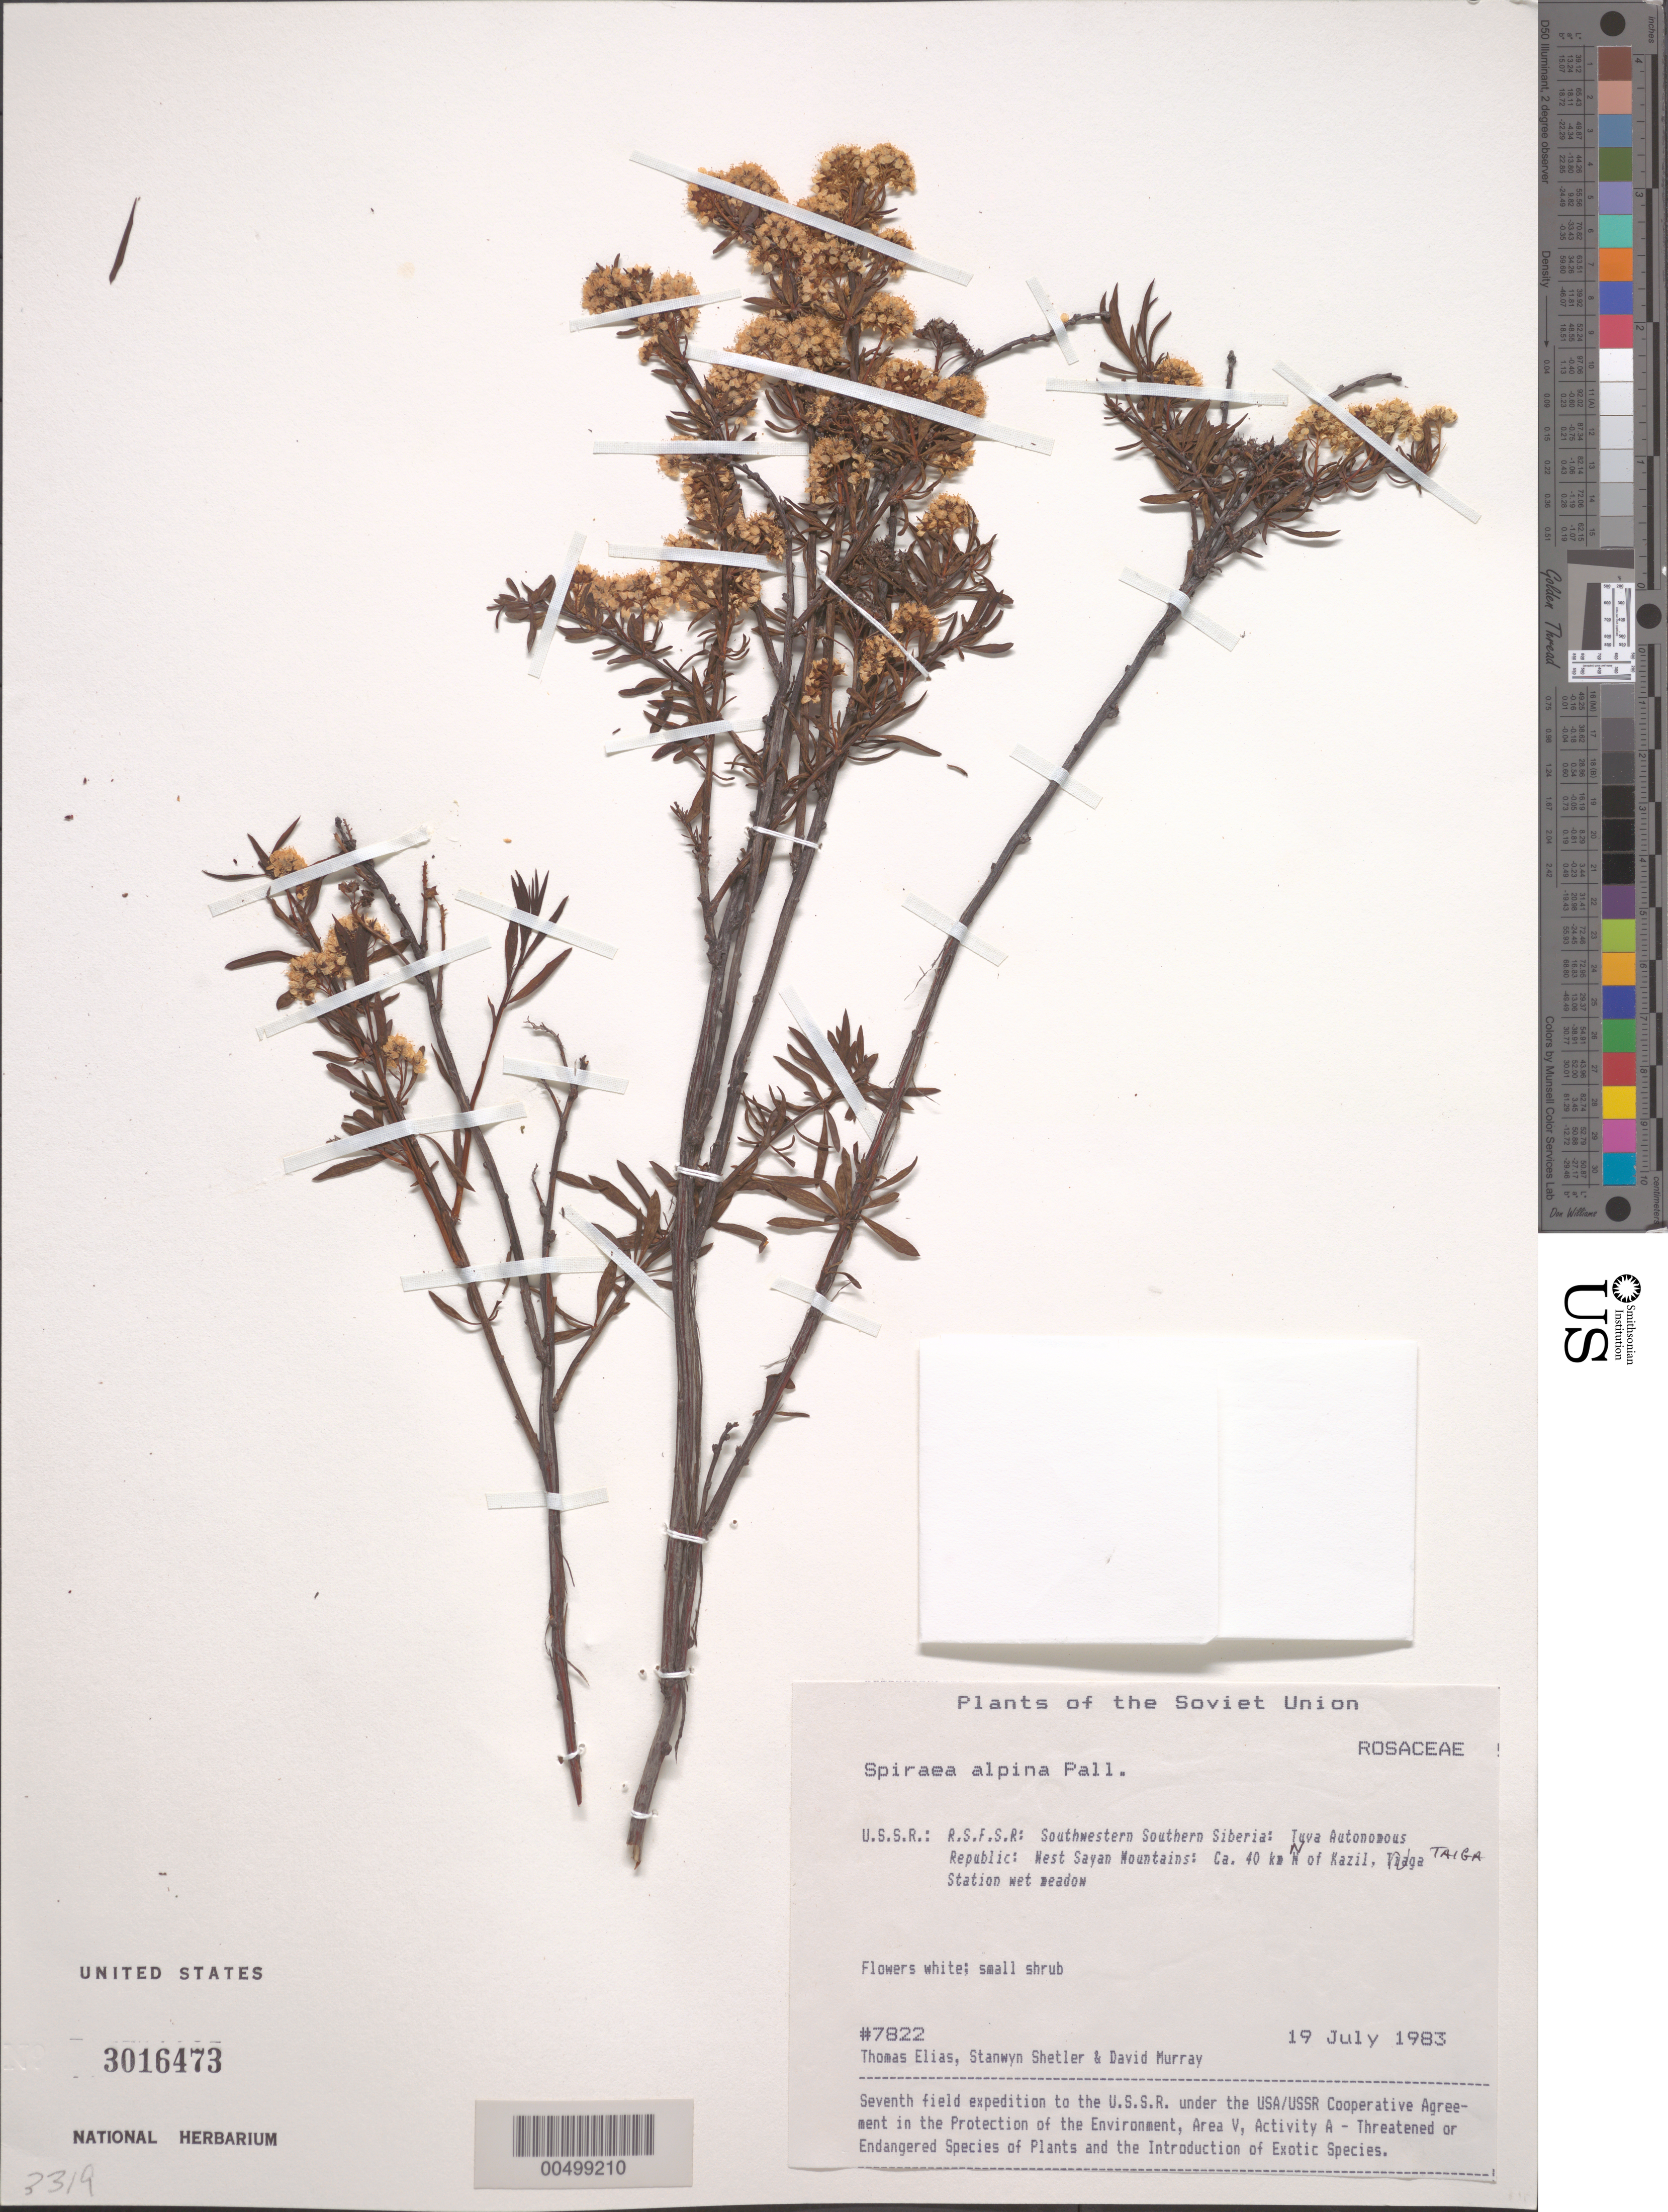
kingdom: Plantae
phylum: Tracheophyta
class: Magnoliopsida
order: Rosales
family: Rosaceae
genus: Spiraea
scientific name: Spiraea alpina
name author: Pall.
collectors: T. Elias, S. Shetler & D. F. Murray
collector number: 7822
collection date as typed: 19 Jul 1983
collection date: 1983-07-19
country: Russian Federation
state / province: Tuva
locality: West Sayan Mountains, ca. 40 km N of Kazil [Kyzyl], Taiga Station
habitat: wet meadow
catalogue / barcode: US 3016473